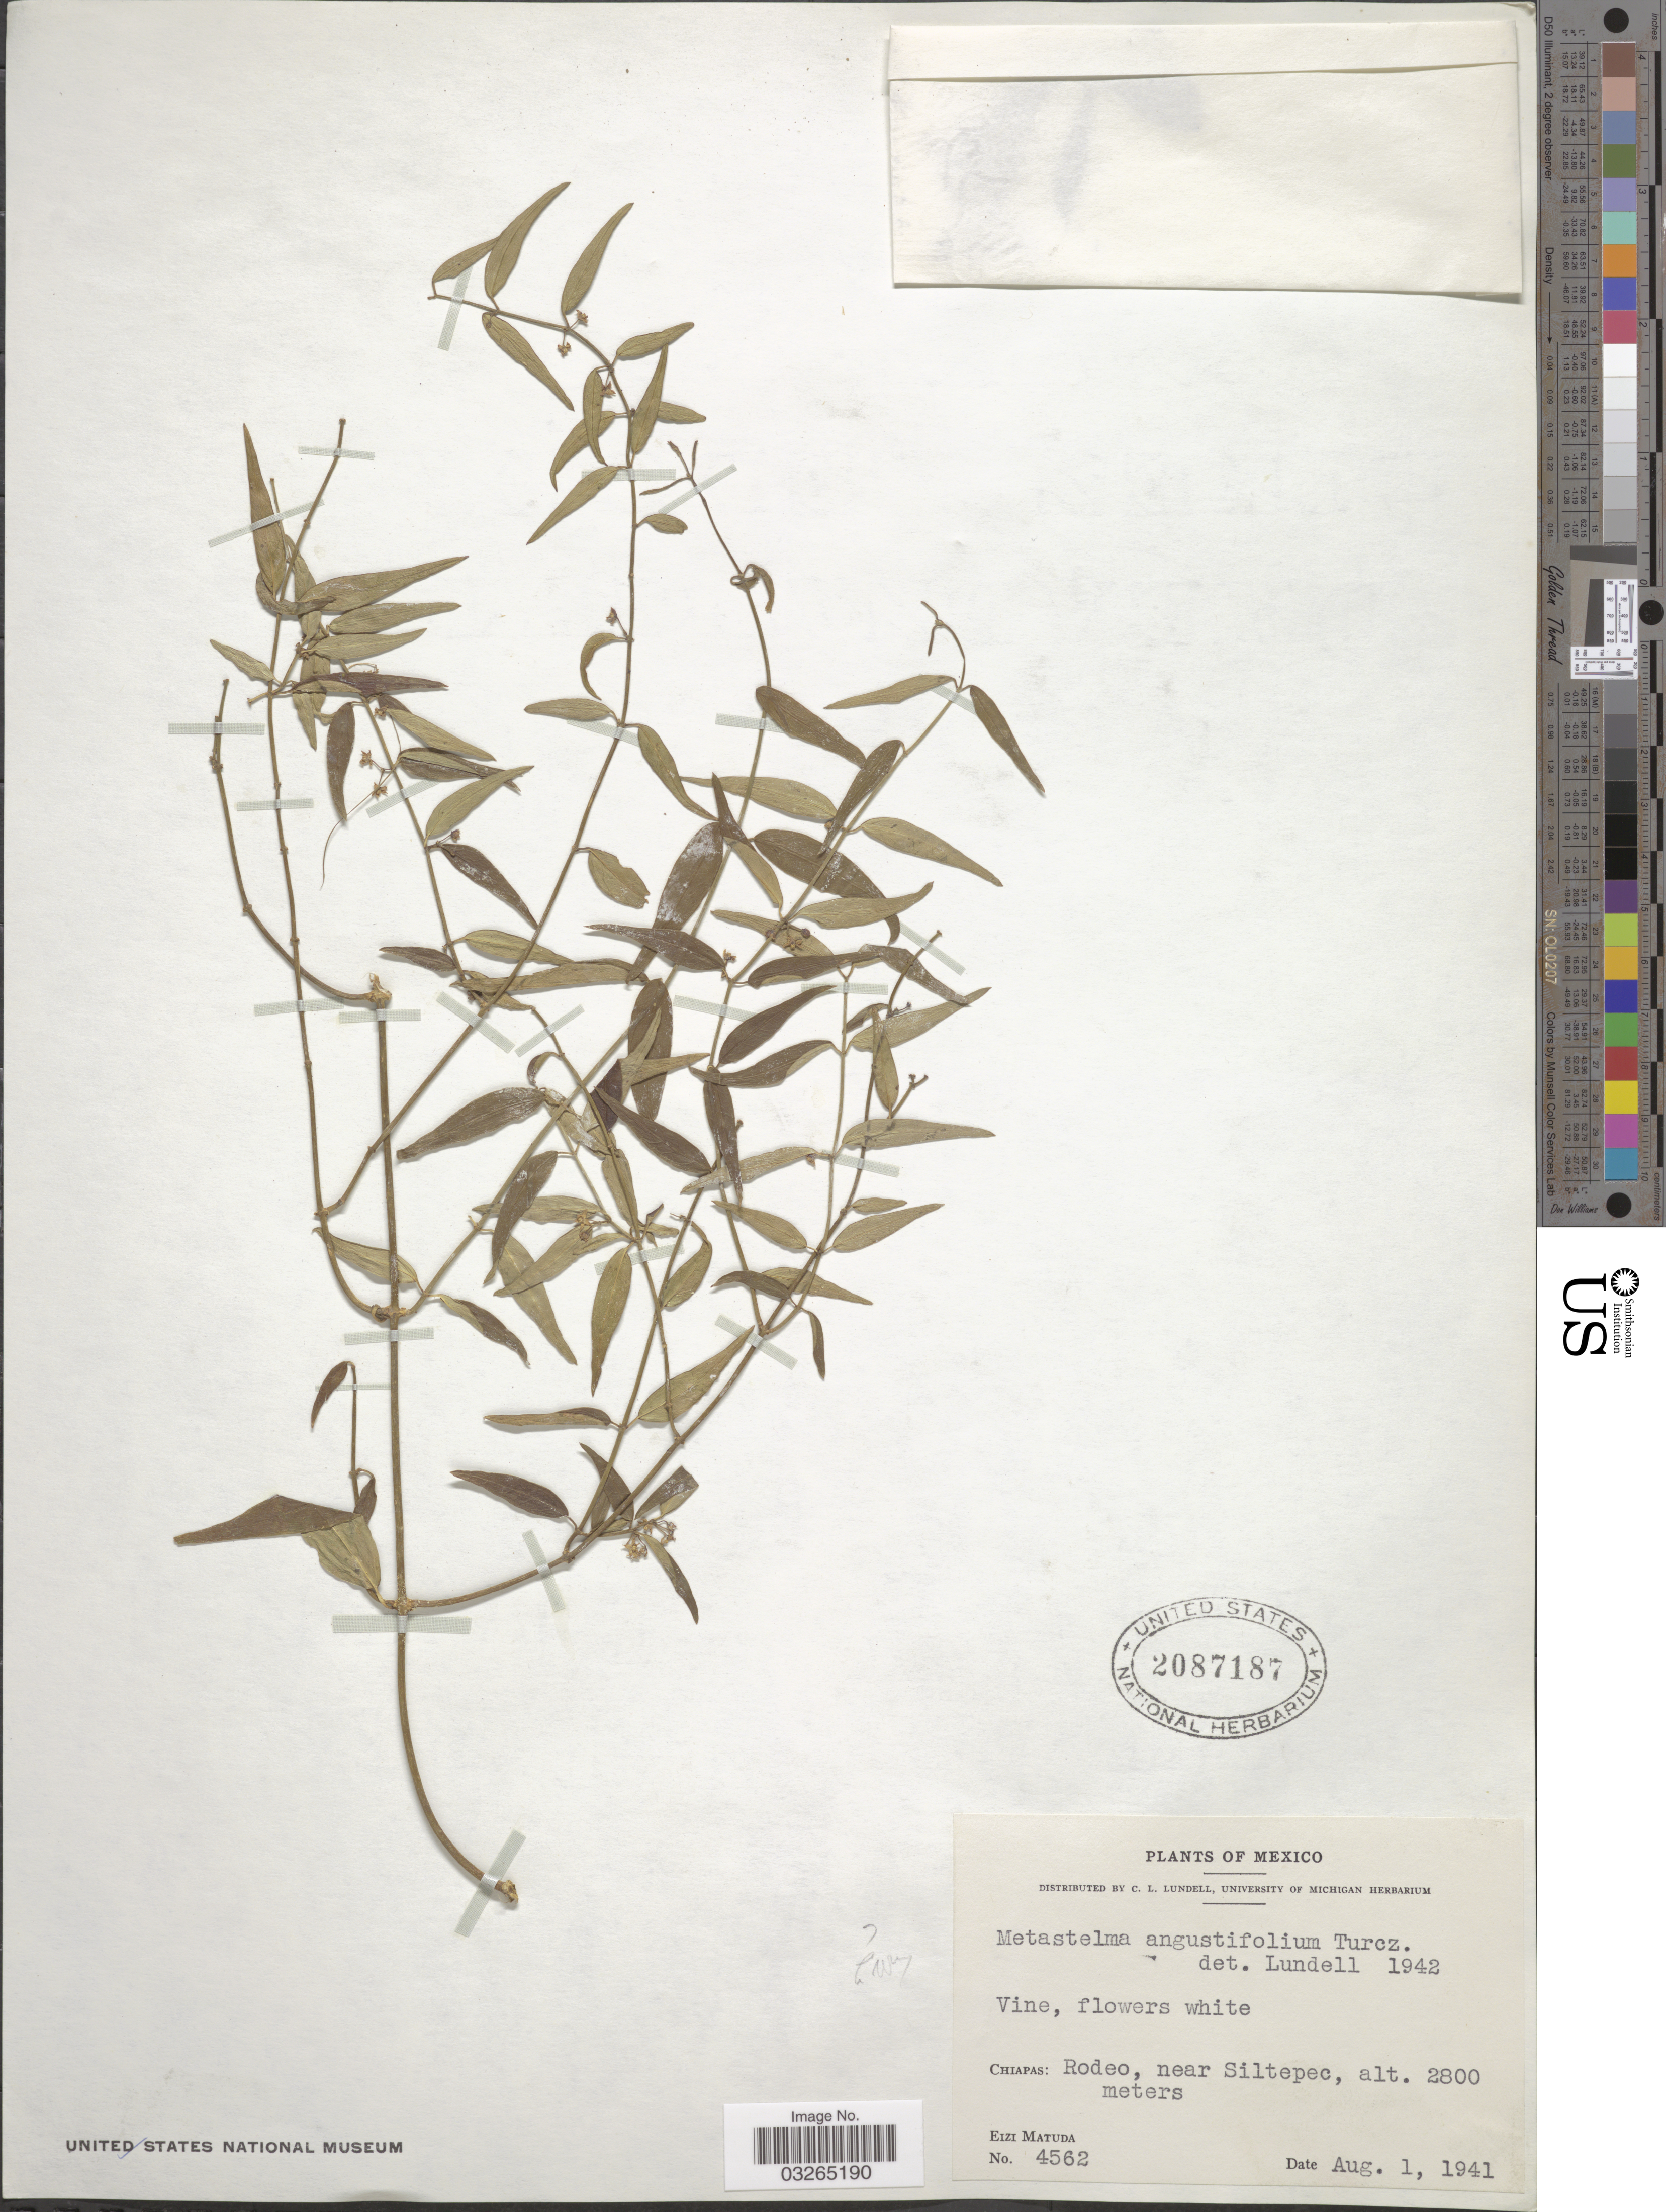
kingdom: Plantae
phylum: Tracheophyta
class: Magnoliopsida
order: Gentianales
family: Apocynaceae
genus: Orthosia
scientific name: Orthosia angustifolia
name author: (Turcz.) Liede & Meve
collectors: E. Matuda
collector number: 4562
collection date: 1941-08-01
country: Mexico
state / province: Chiapas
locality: Rodeo, near Siltepec.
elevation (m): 2800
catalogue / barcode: US 2087187